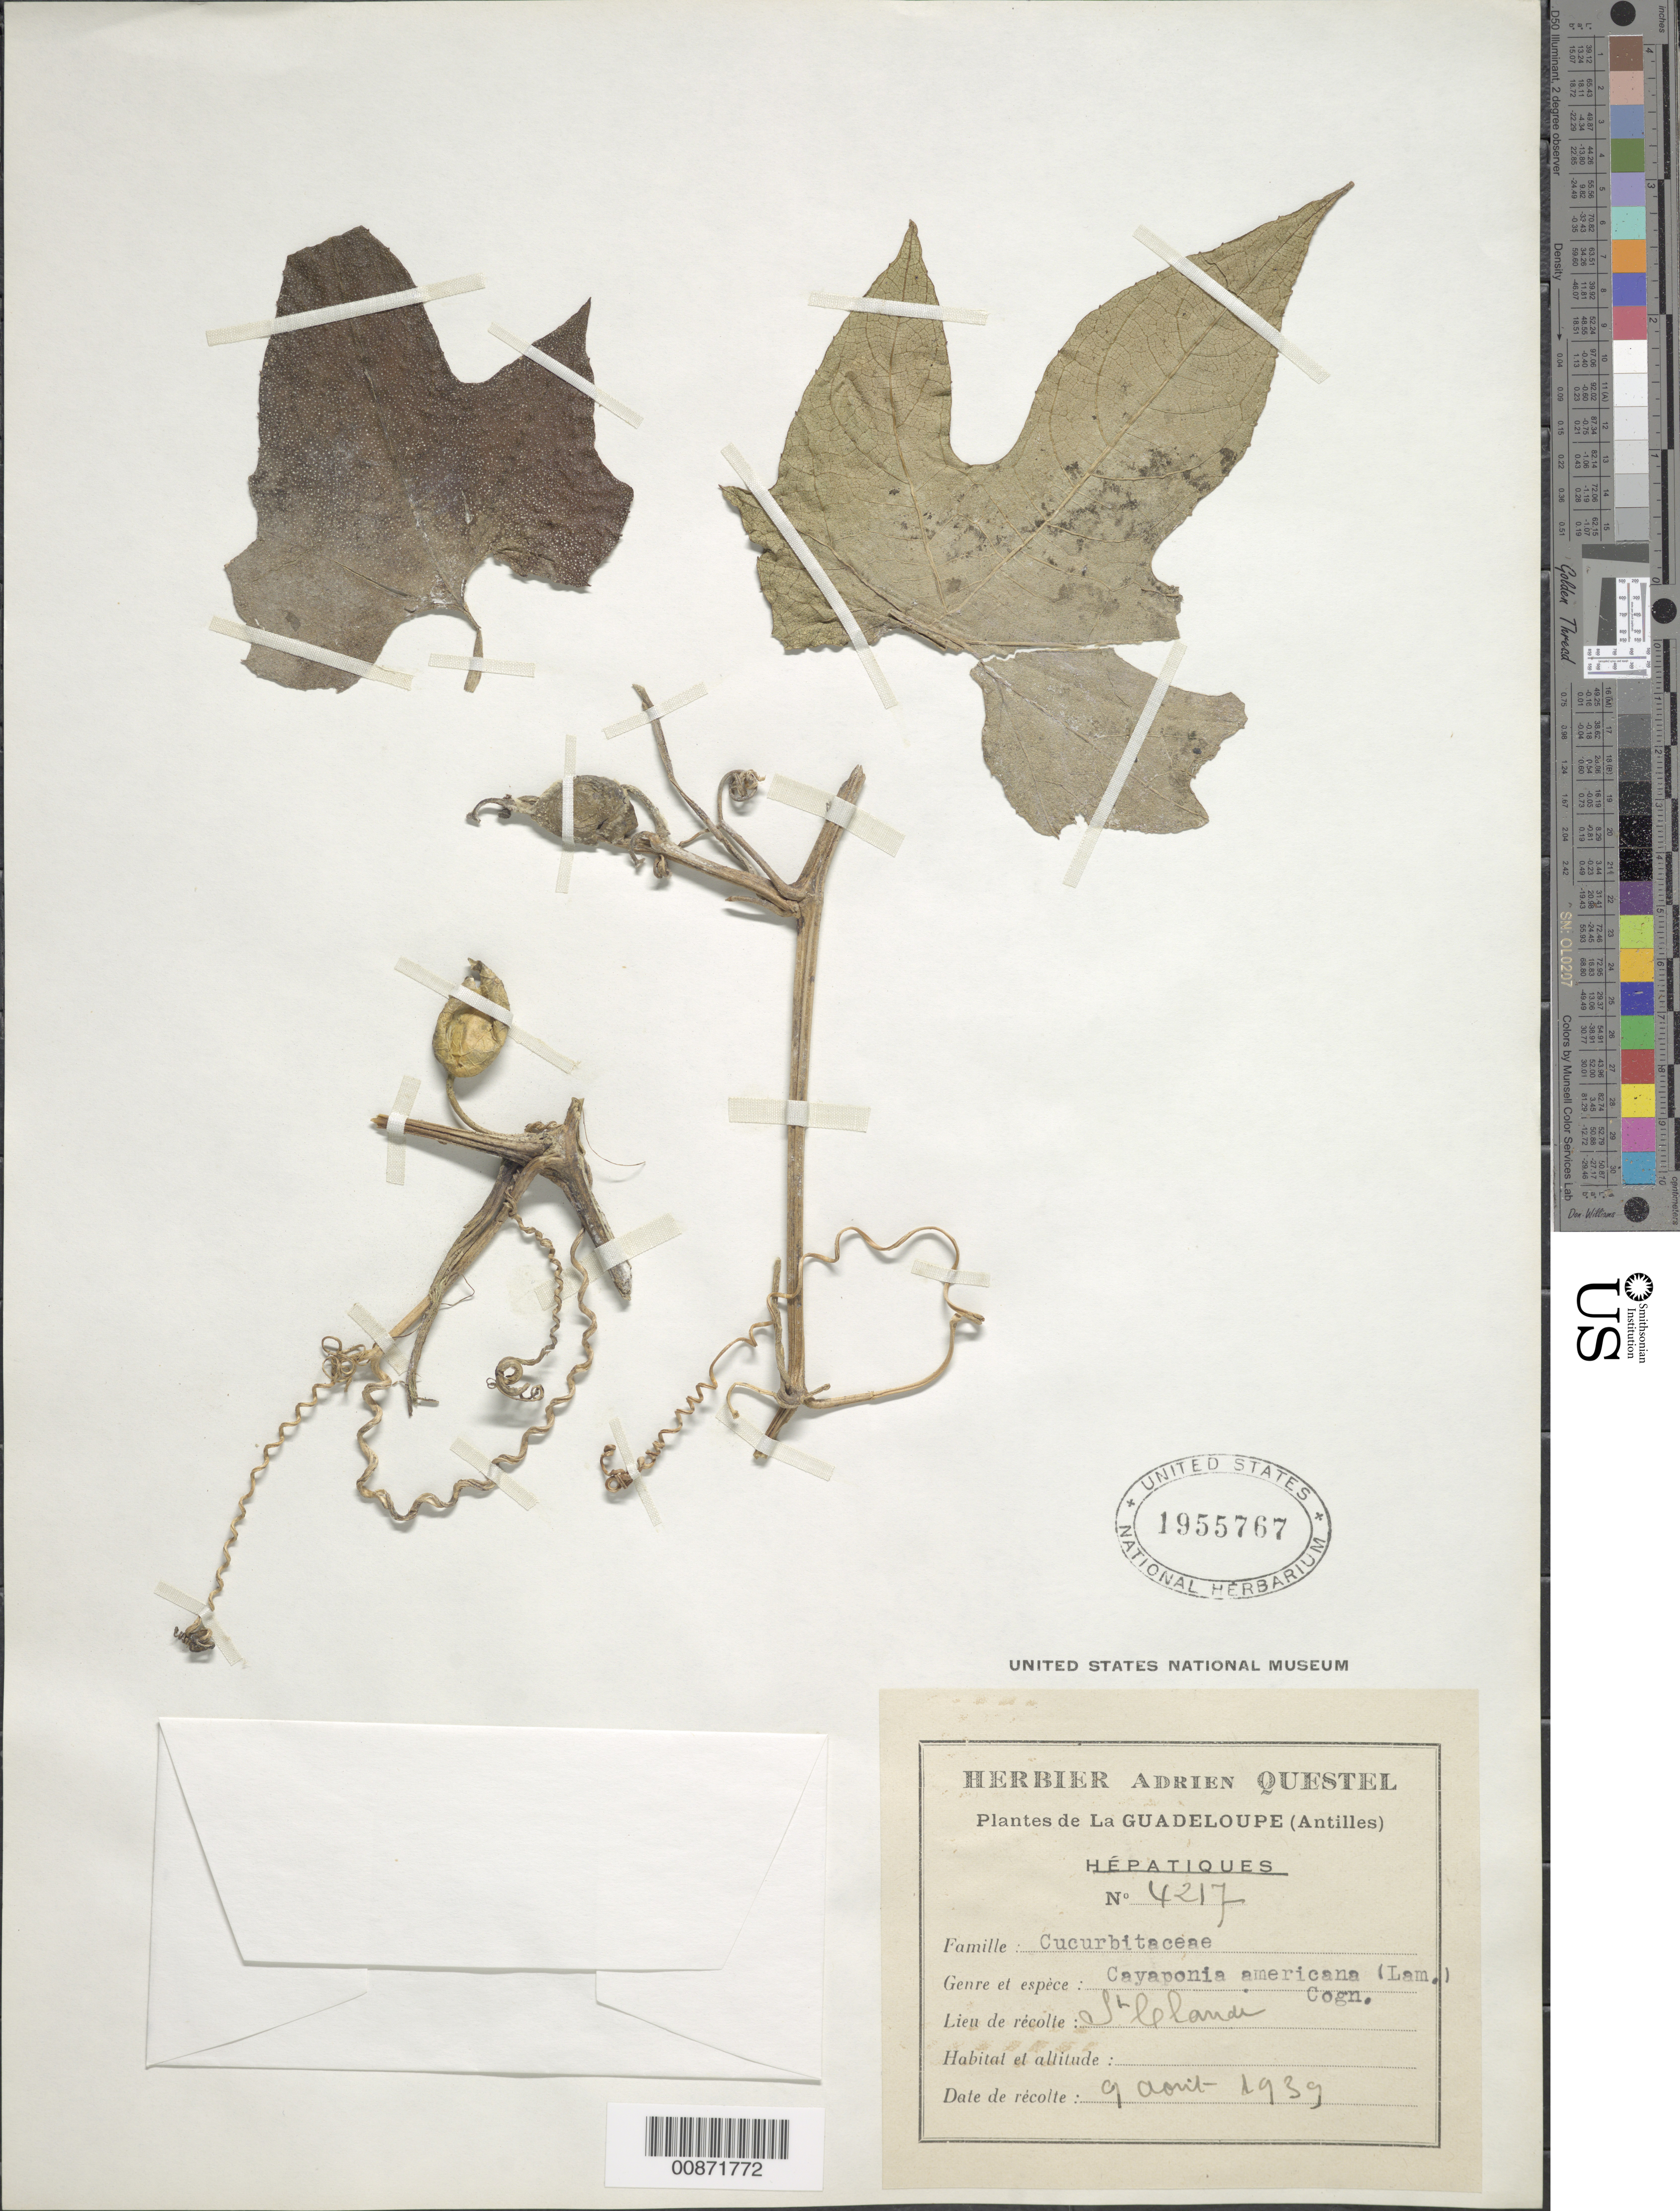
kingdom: Plantae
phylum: Tracheophyta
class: Magnoliopsida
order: Cucurbitales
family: Cucurbitaceae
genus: Cayaponia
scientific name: Cayaponia americana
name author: (Lam.) Cogn.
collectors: A. Questel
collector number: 4217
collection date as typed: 09 Aug 1939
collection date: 1939-08-09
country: Guadeloupe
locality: St. Clandi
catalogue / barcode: US 1955767